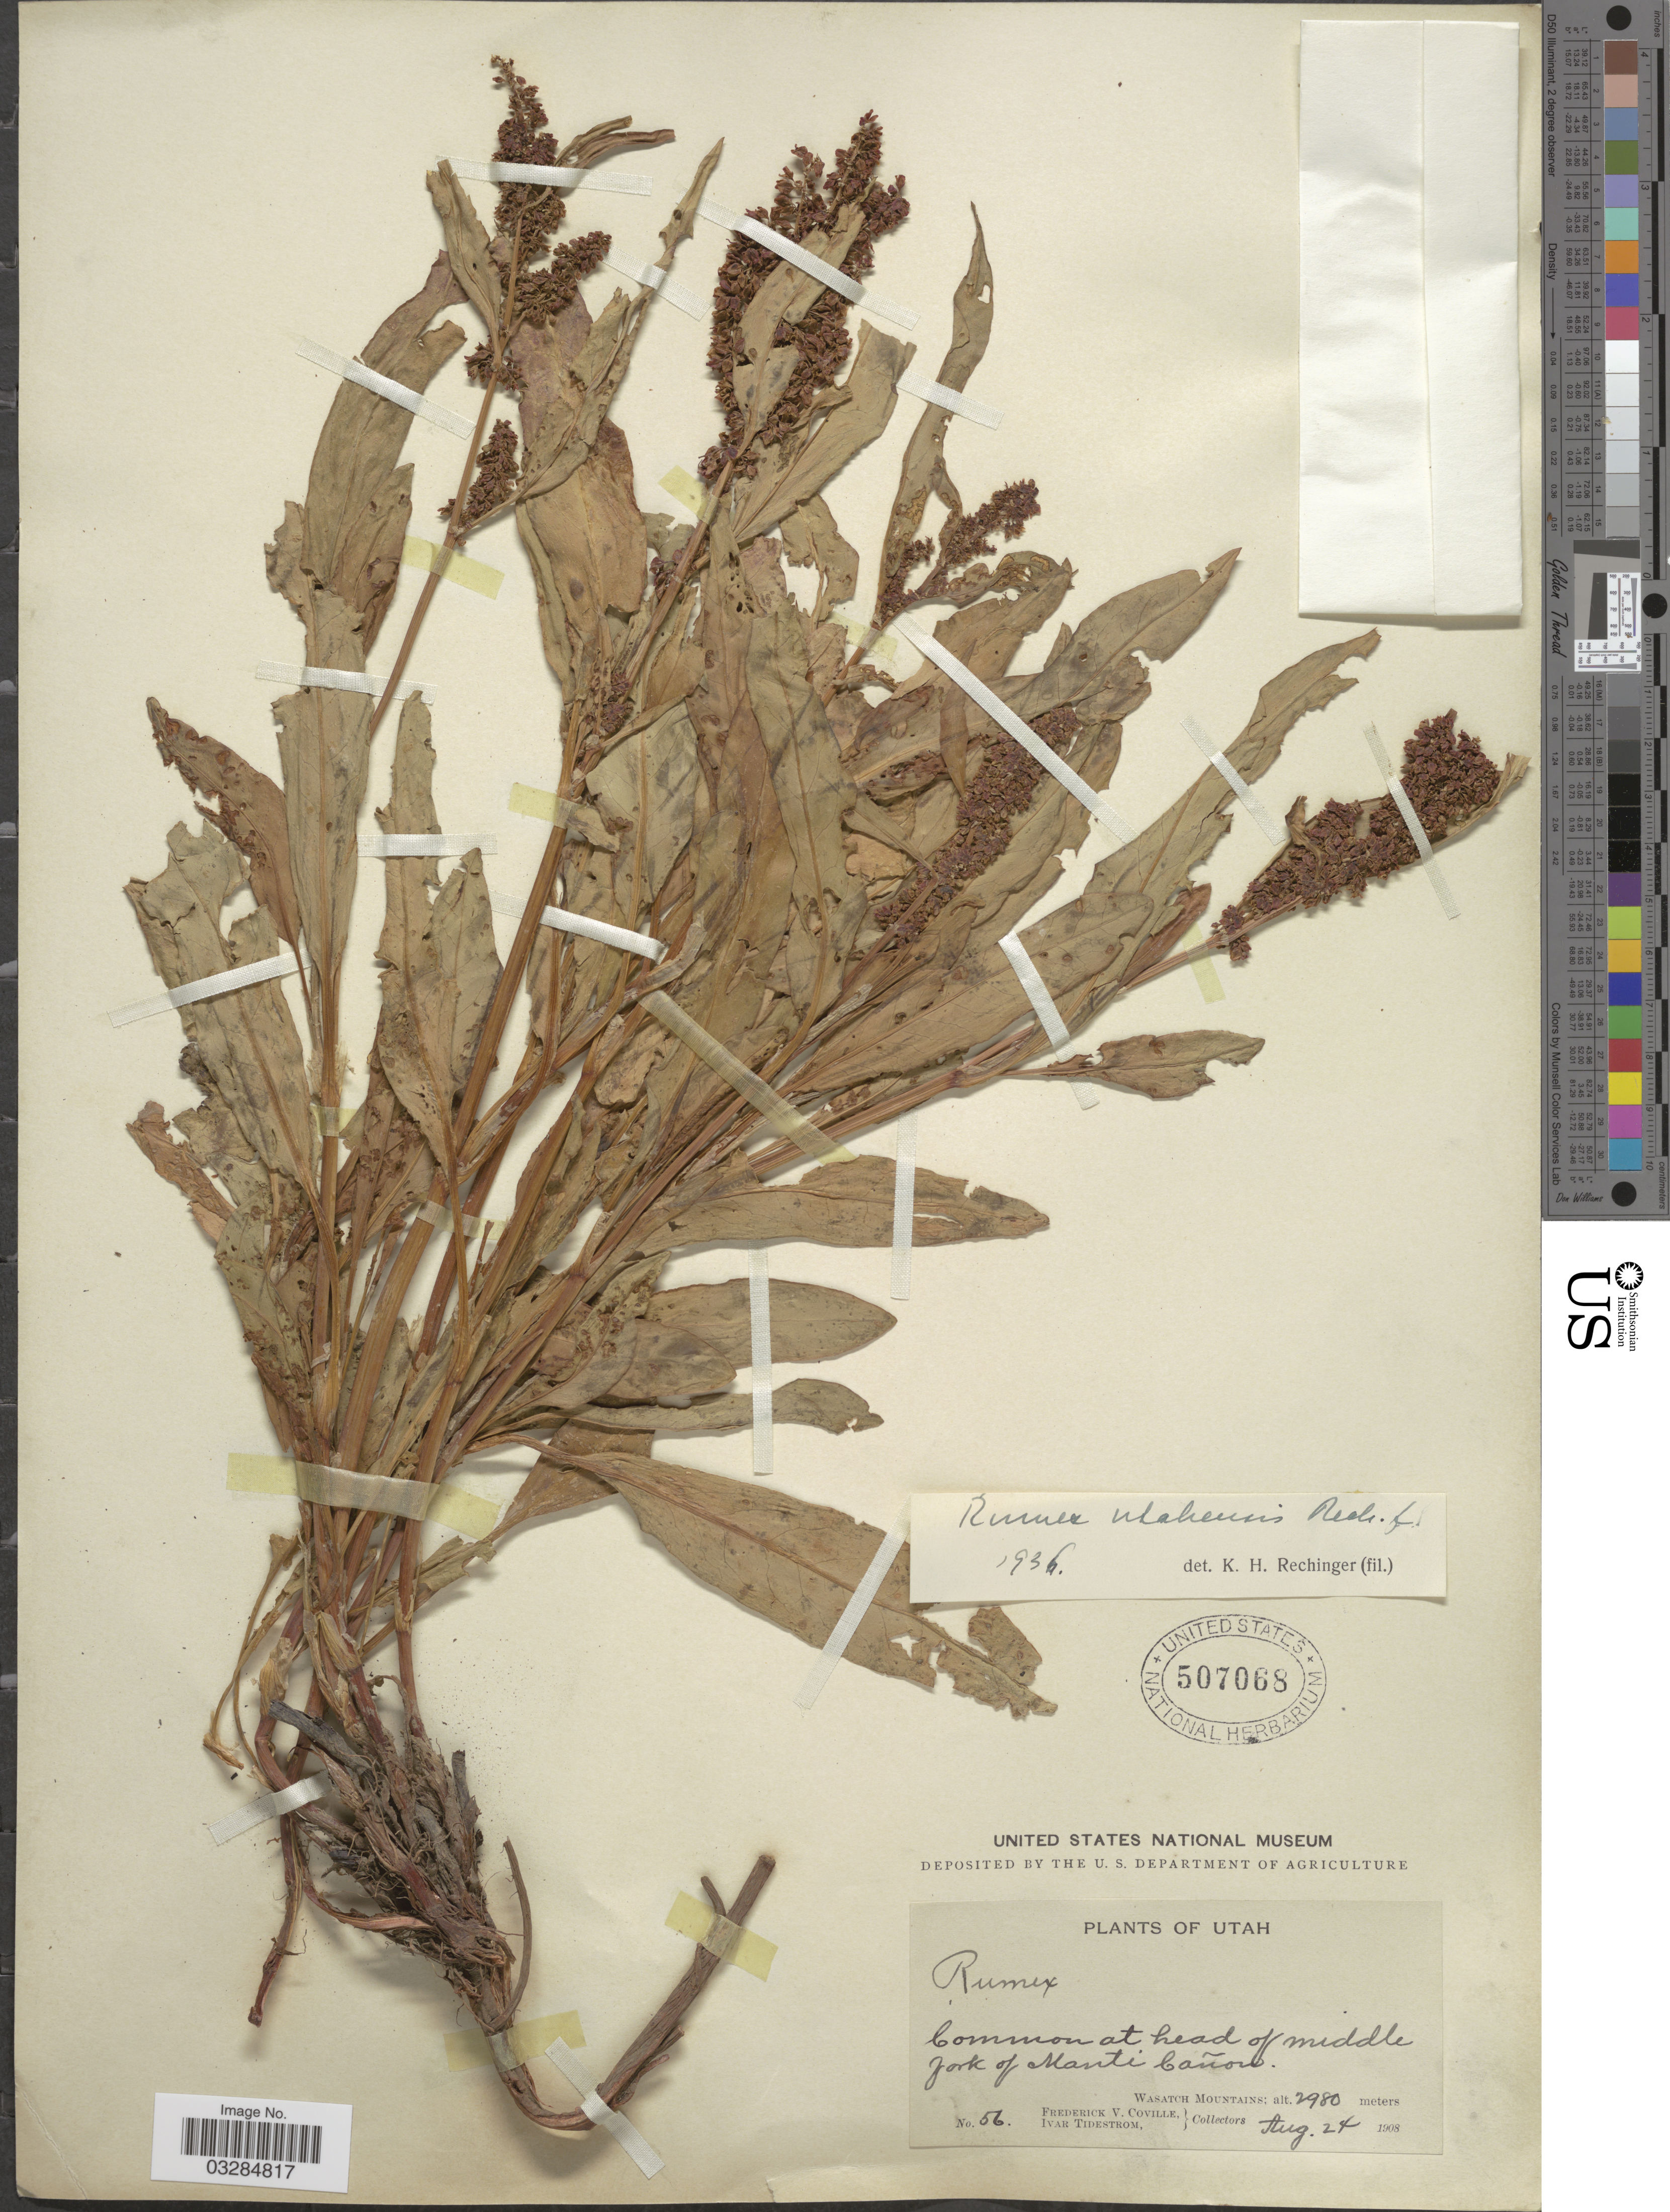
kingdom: Plantae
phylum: Tracheophyta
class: Magnoliopsida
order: Caryophyllales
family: Polygonaceae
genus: Rumex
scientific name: Rumex utahensis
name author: Rech. f.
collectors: F. V. Coville & I. F. Tidestrom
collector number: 56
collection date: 1908-08-24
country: United States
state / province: Utah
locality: Head of Middle Fork of Manti Cañon. Wasatch Mountains.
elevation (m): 2980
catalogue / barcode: US 507068